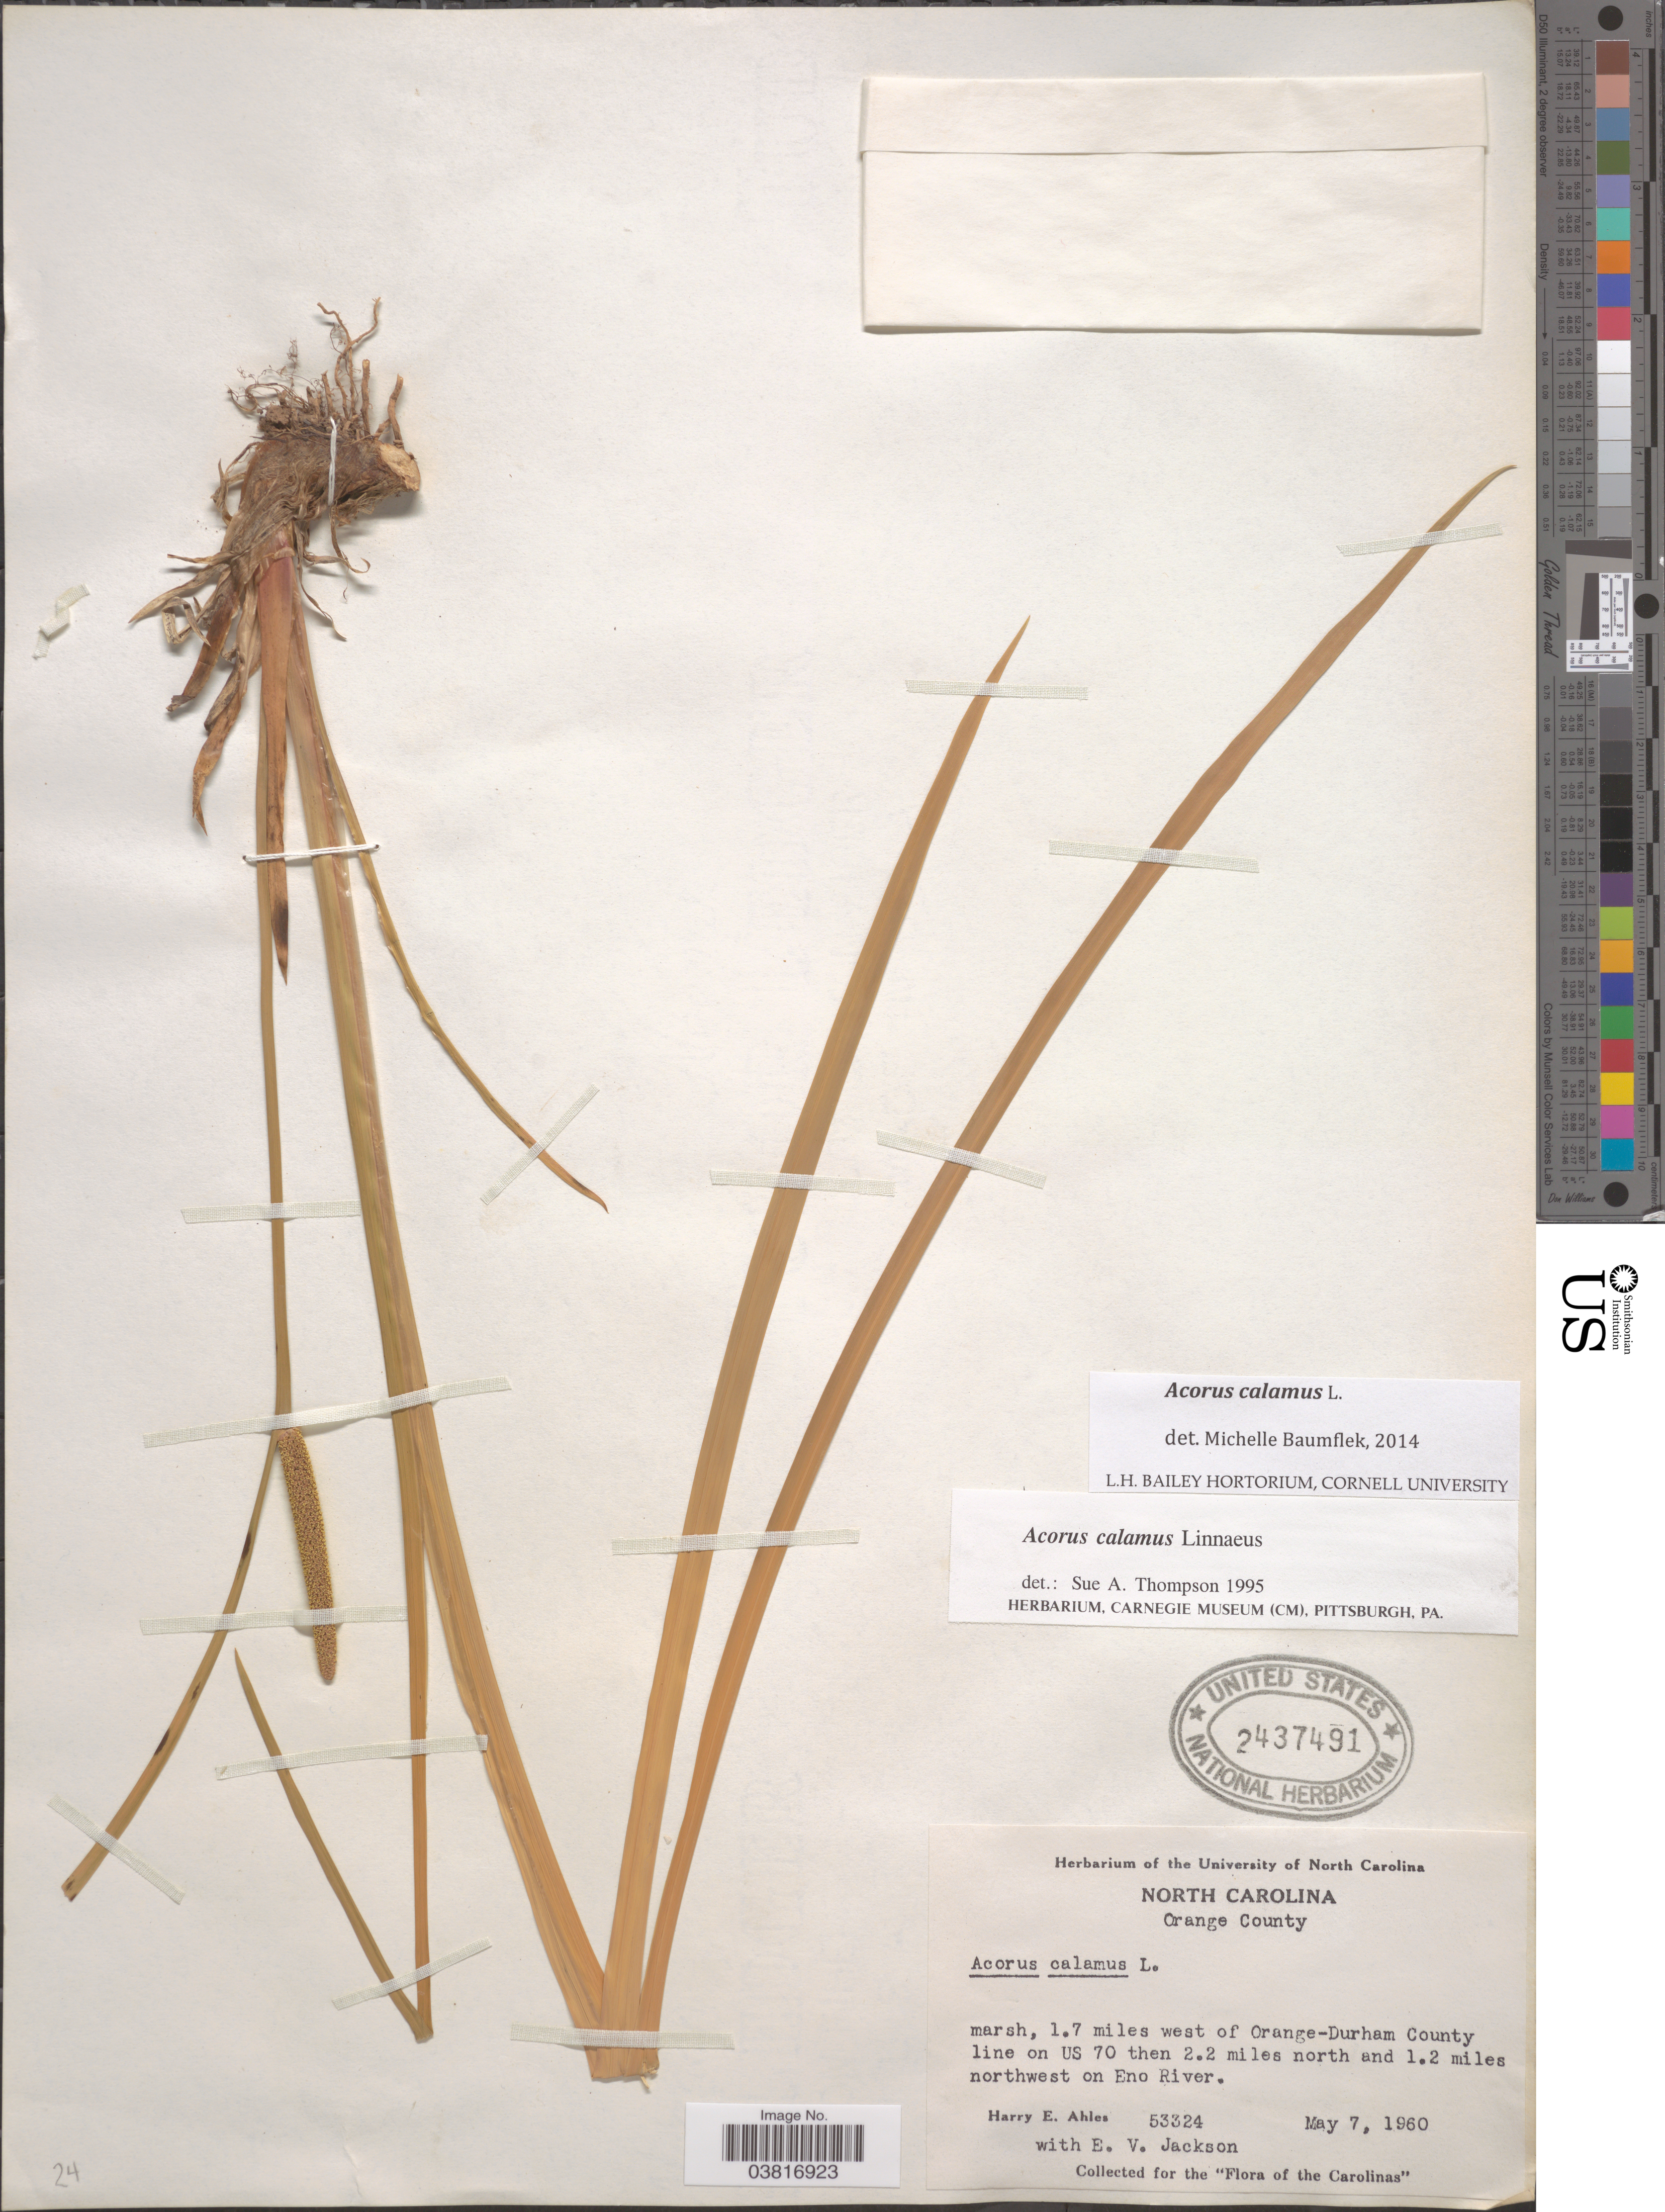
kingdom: Plantae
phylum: Tracheophyta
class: Liliopsida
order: Acorales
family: Acoraceae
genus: Acorus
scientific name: Acorus calamus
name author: L.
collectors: H. E. Ahles & E. Jackson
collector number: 53324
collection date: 1960-05-07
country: United States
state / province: North Carolina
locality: Orange County. 1.7 miles west of Orange-Durham County line on US 70 then 2.2 miles north and 1.2 miles northwest on Eno River.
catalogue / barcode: US 2437491